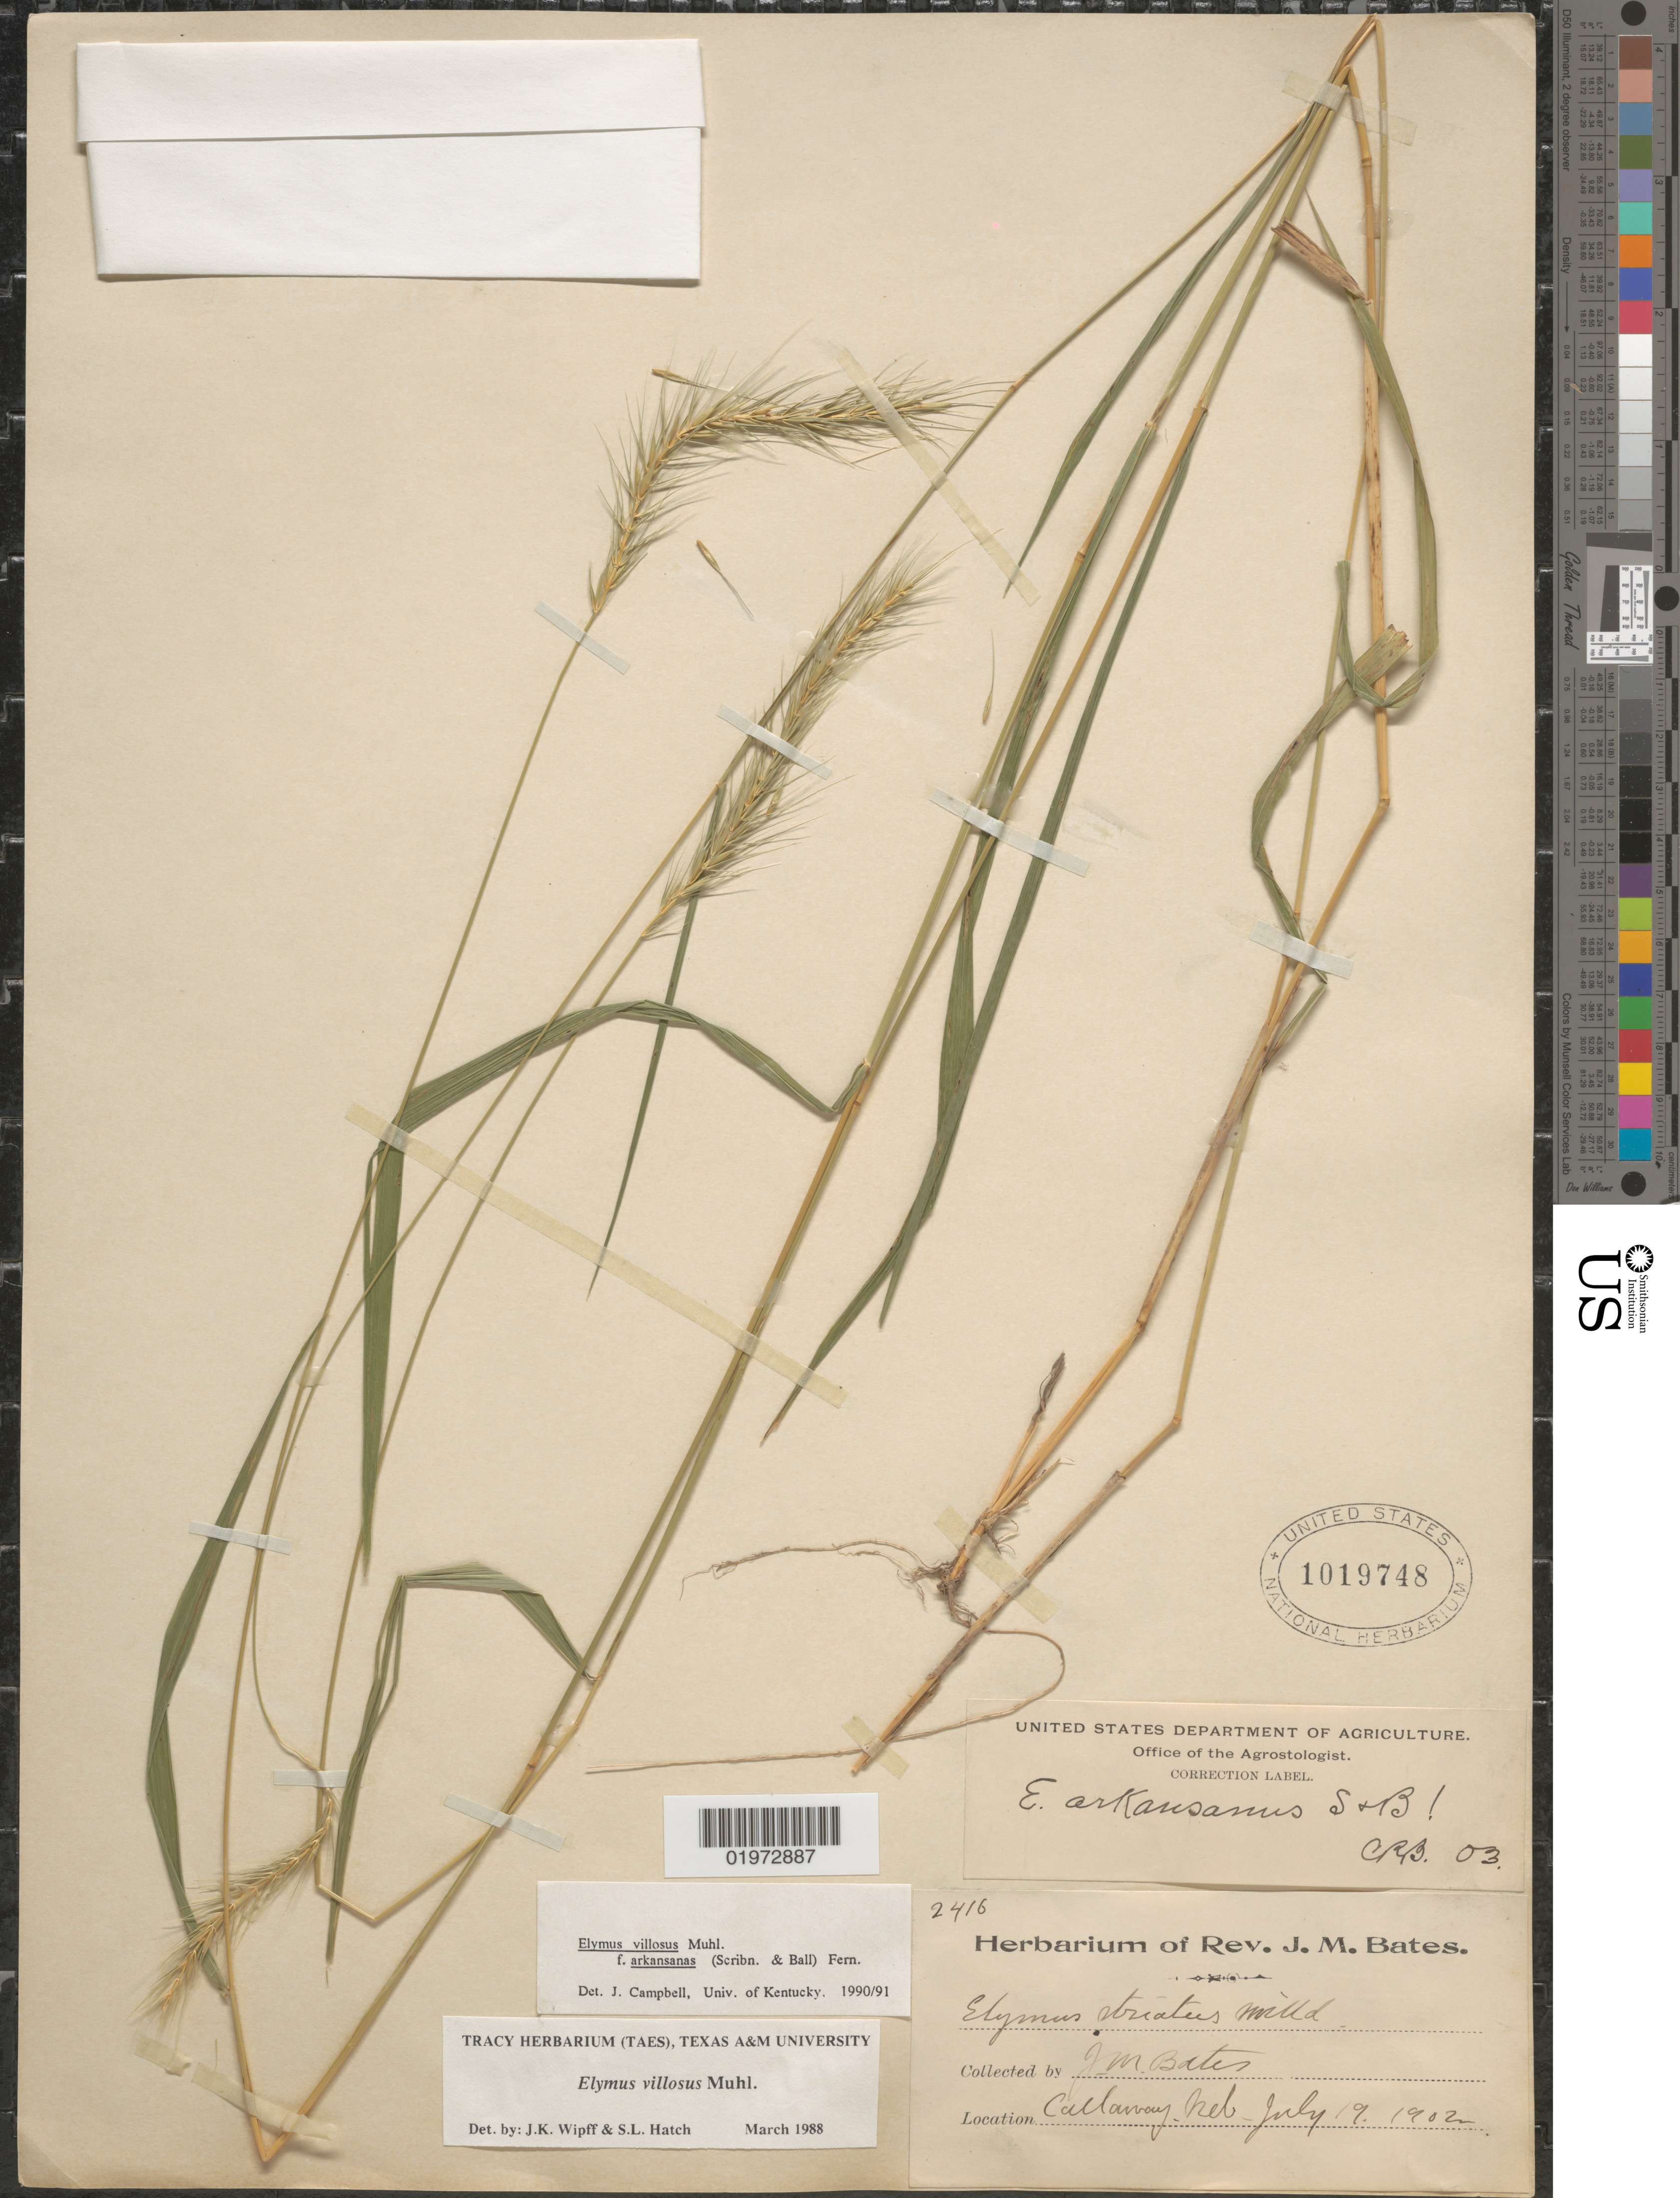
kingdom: Plantae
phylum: Tracheophyta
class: Liliopsida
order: Poales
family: Poaceae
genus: Elymus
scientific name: Elymus villosus var. arkansanus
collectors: J. Bates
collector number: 2416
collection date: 1902-07-09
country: United States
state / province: Nebraska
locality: Callaway.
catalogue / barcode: US 1019748